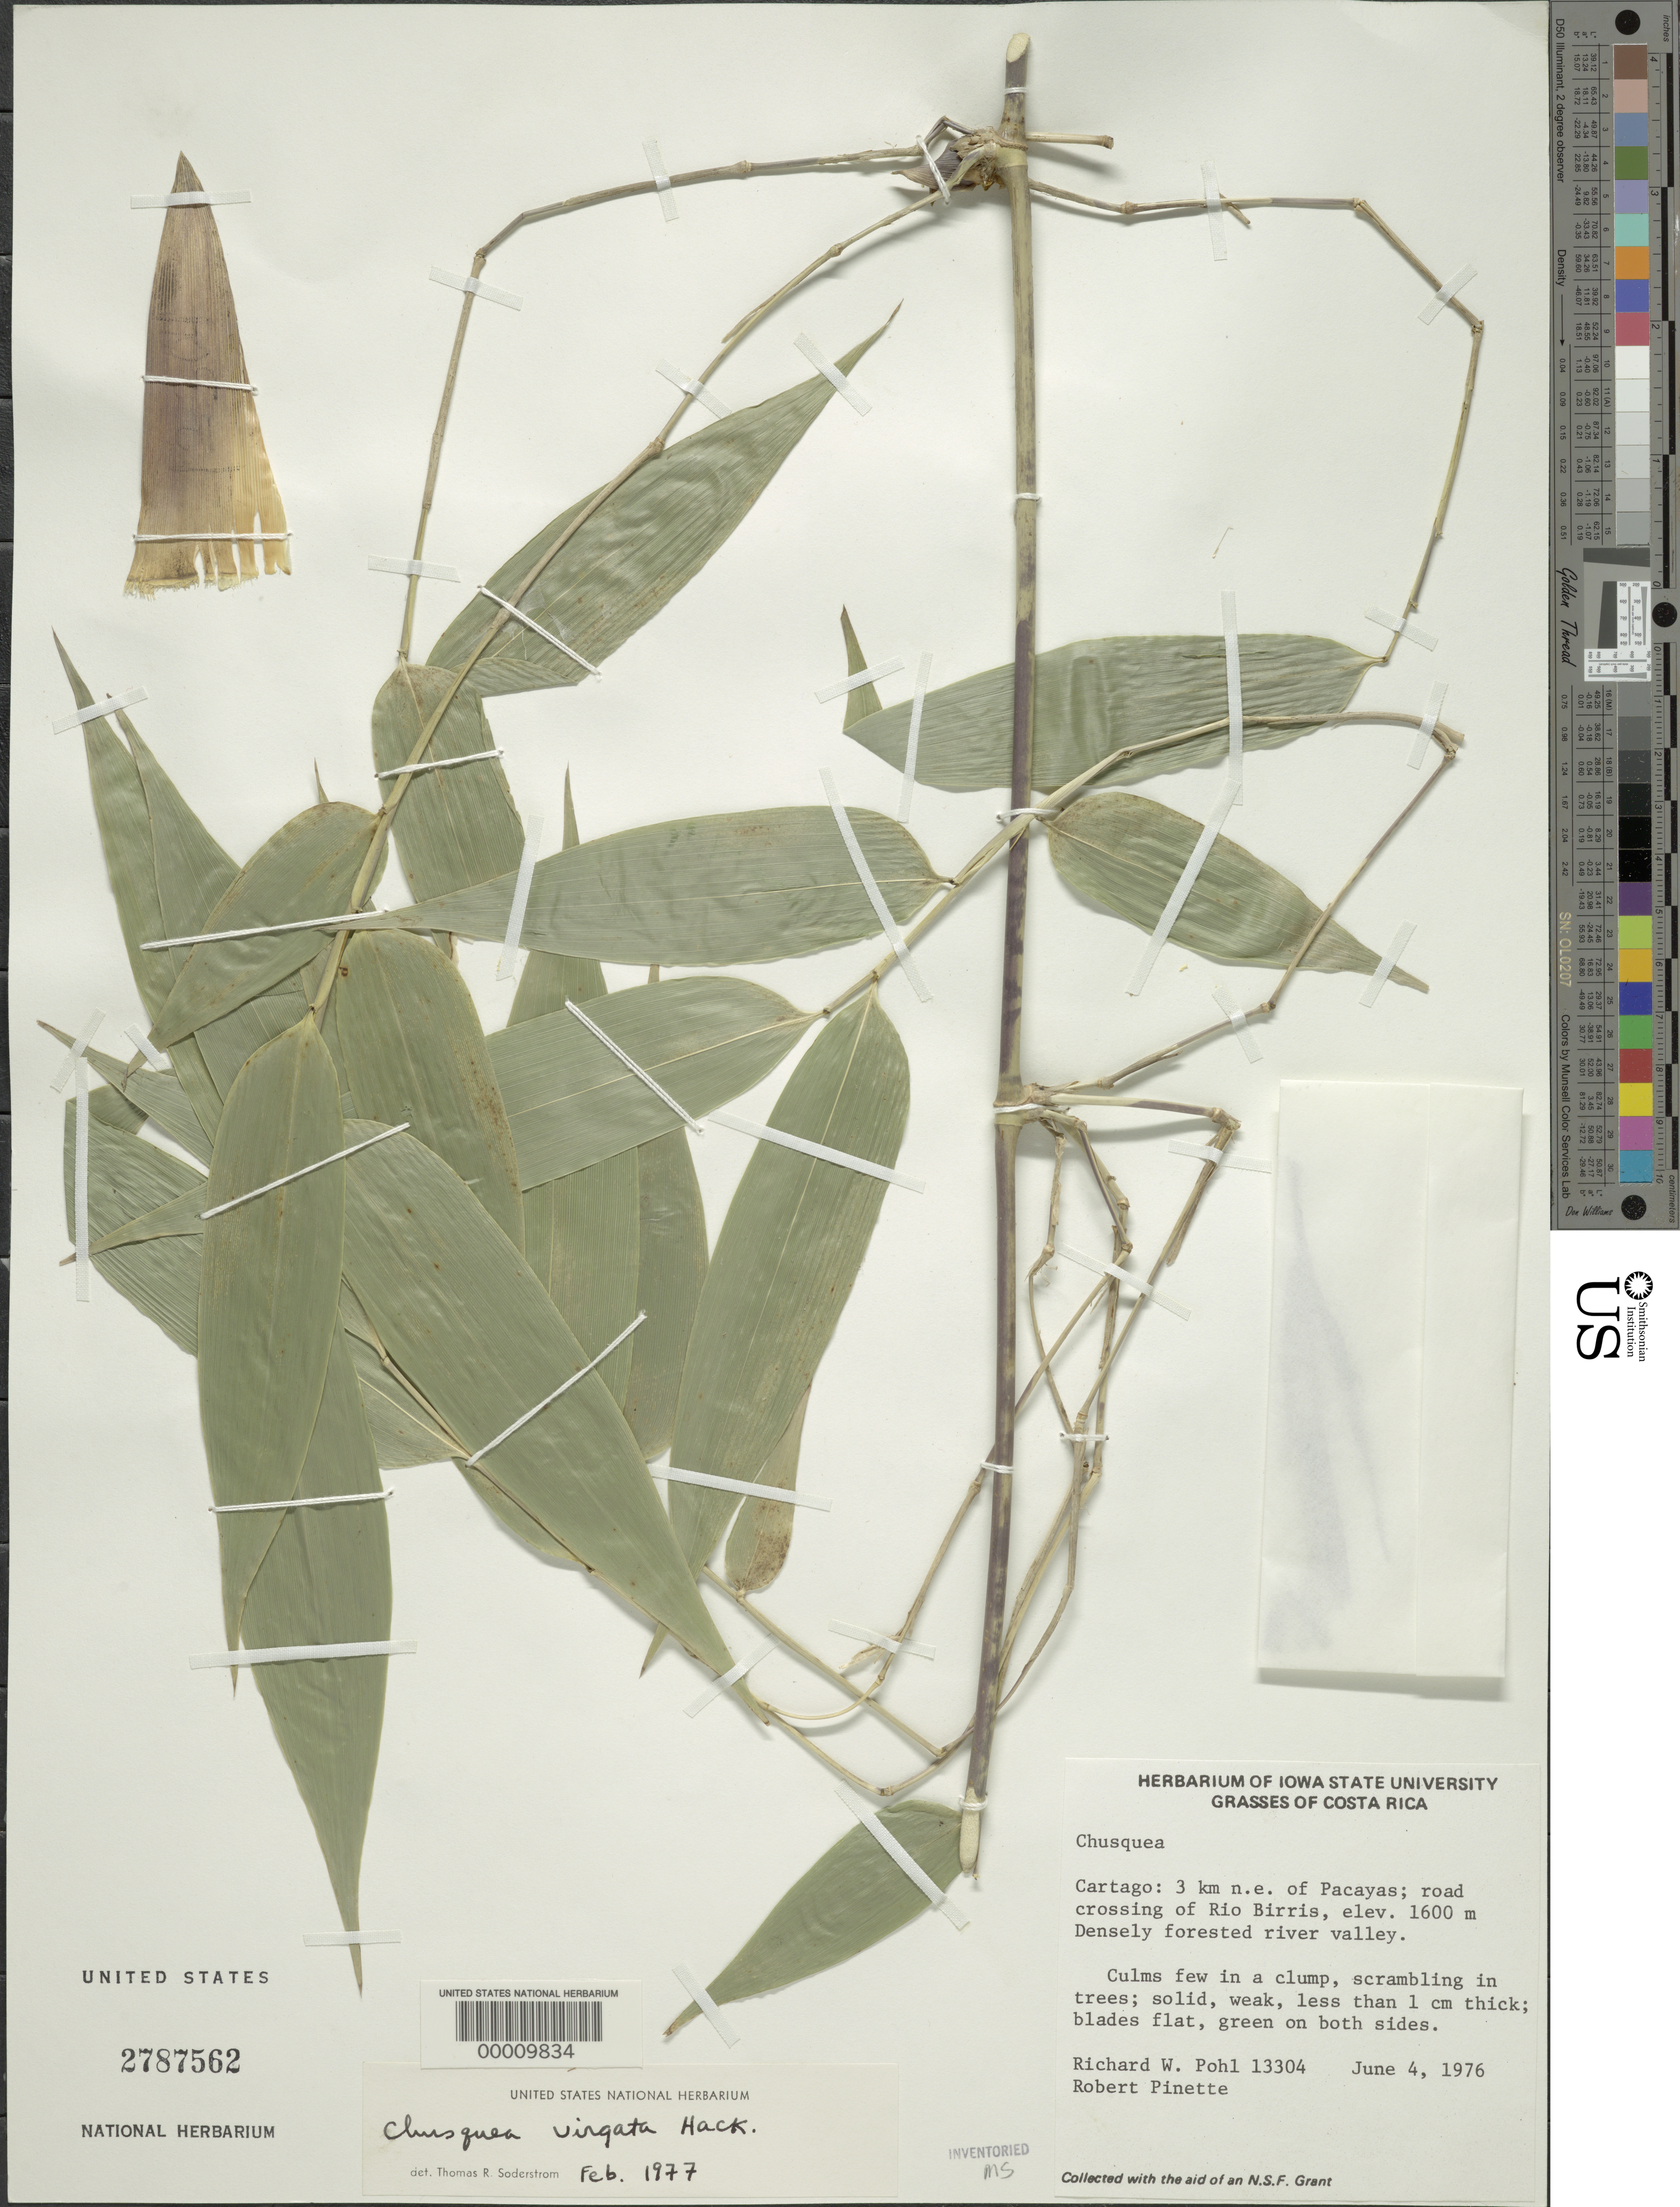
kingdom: Plantae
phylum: Tracheophyta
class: Liliopsida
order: Poales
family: Poaceae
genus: Chusquea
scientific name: Chusquea virgata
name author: Hack.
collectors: R. W. Pohl & R. Pinette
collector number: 13304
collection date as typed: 04 Jun 1976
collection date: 1976-06-04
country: Costa Rica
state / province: Cartago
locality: Pacayas, Rio Birris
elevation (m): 1600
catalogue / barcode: US 2787562